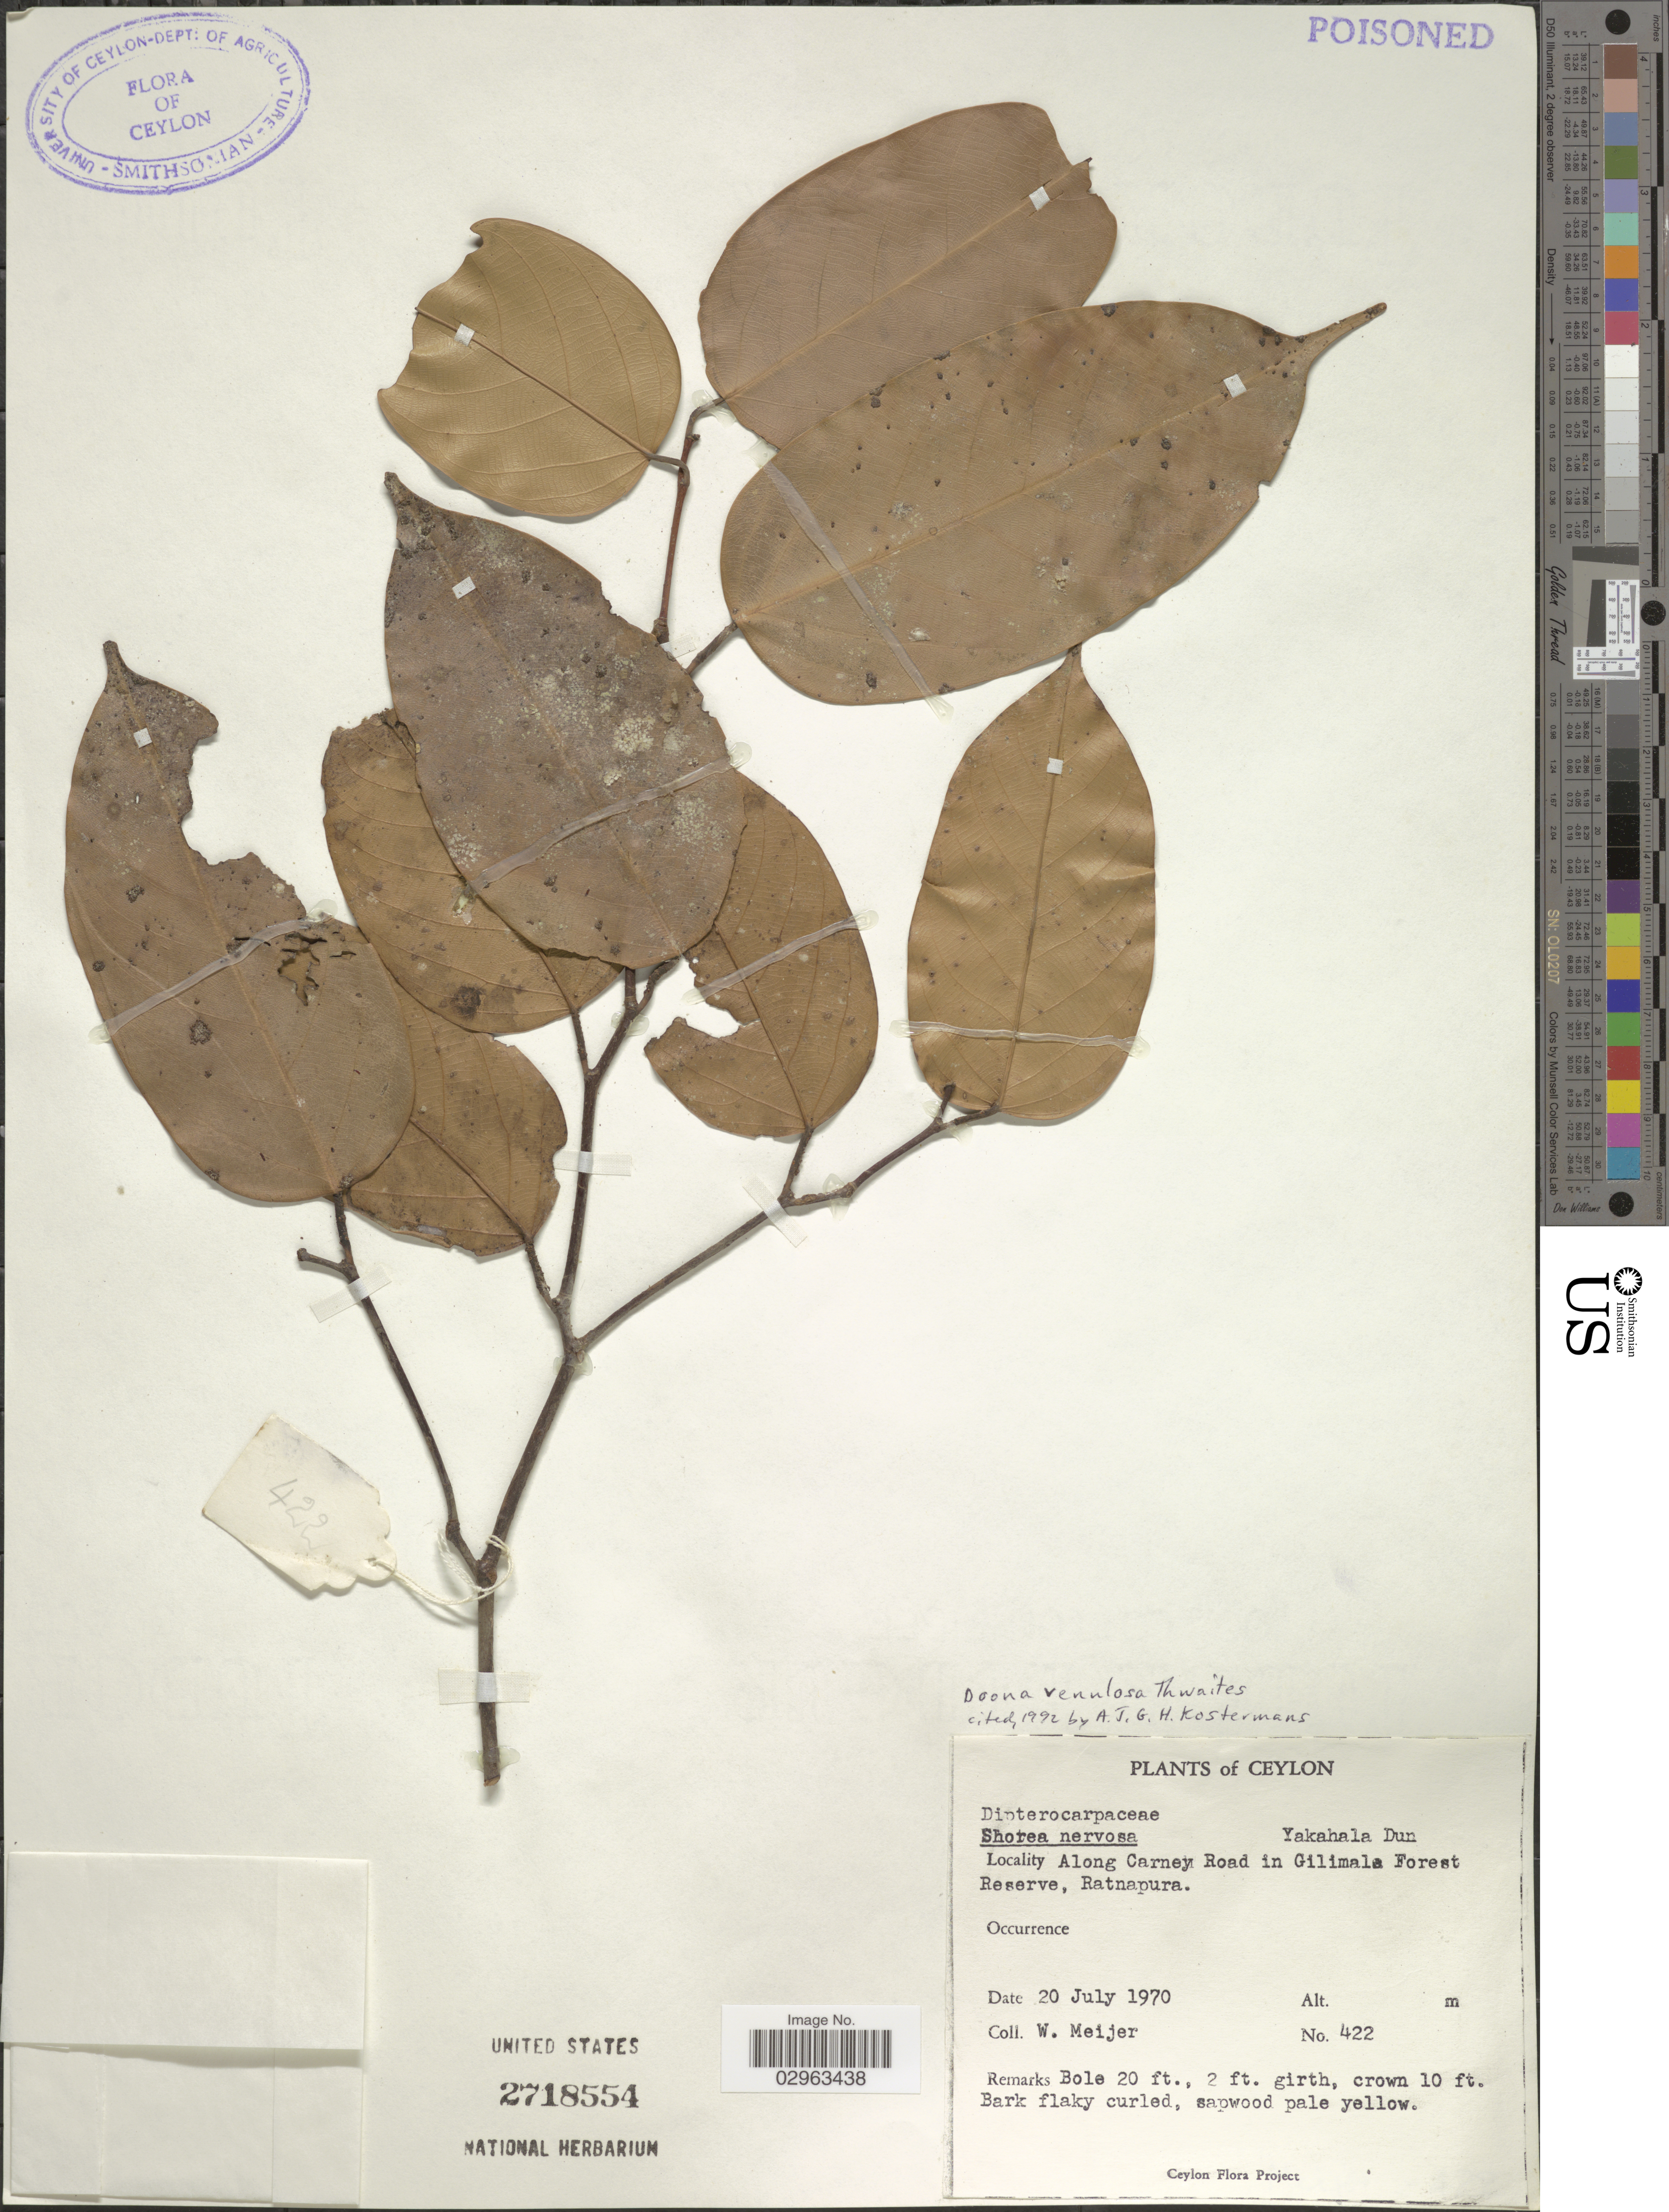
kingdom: Plantae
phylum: Tracheophyta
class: Magnoliopsida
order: Malvales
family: Dipterocarpaceae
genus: Doona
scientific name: Doona venulosa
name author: Thwaites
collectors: W. Meijer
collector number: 422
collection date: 1970-07-20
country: Sri Lanka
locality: Ceylon. Along Carney Road in Gilimale Forest Reserve, Ratnapura.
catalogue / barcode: US 2718554